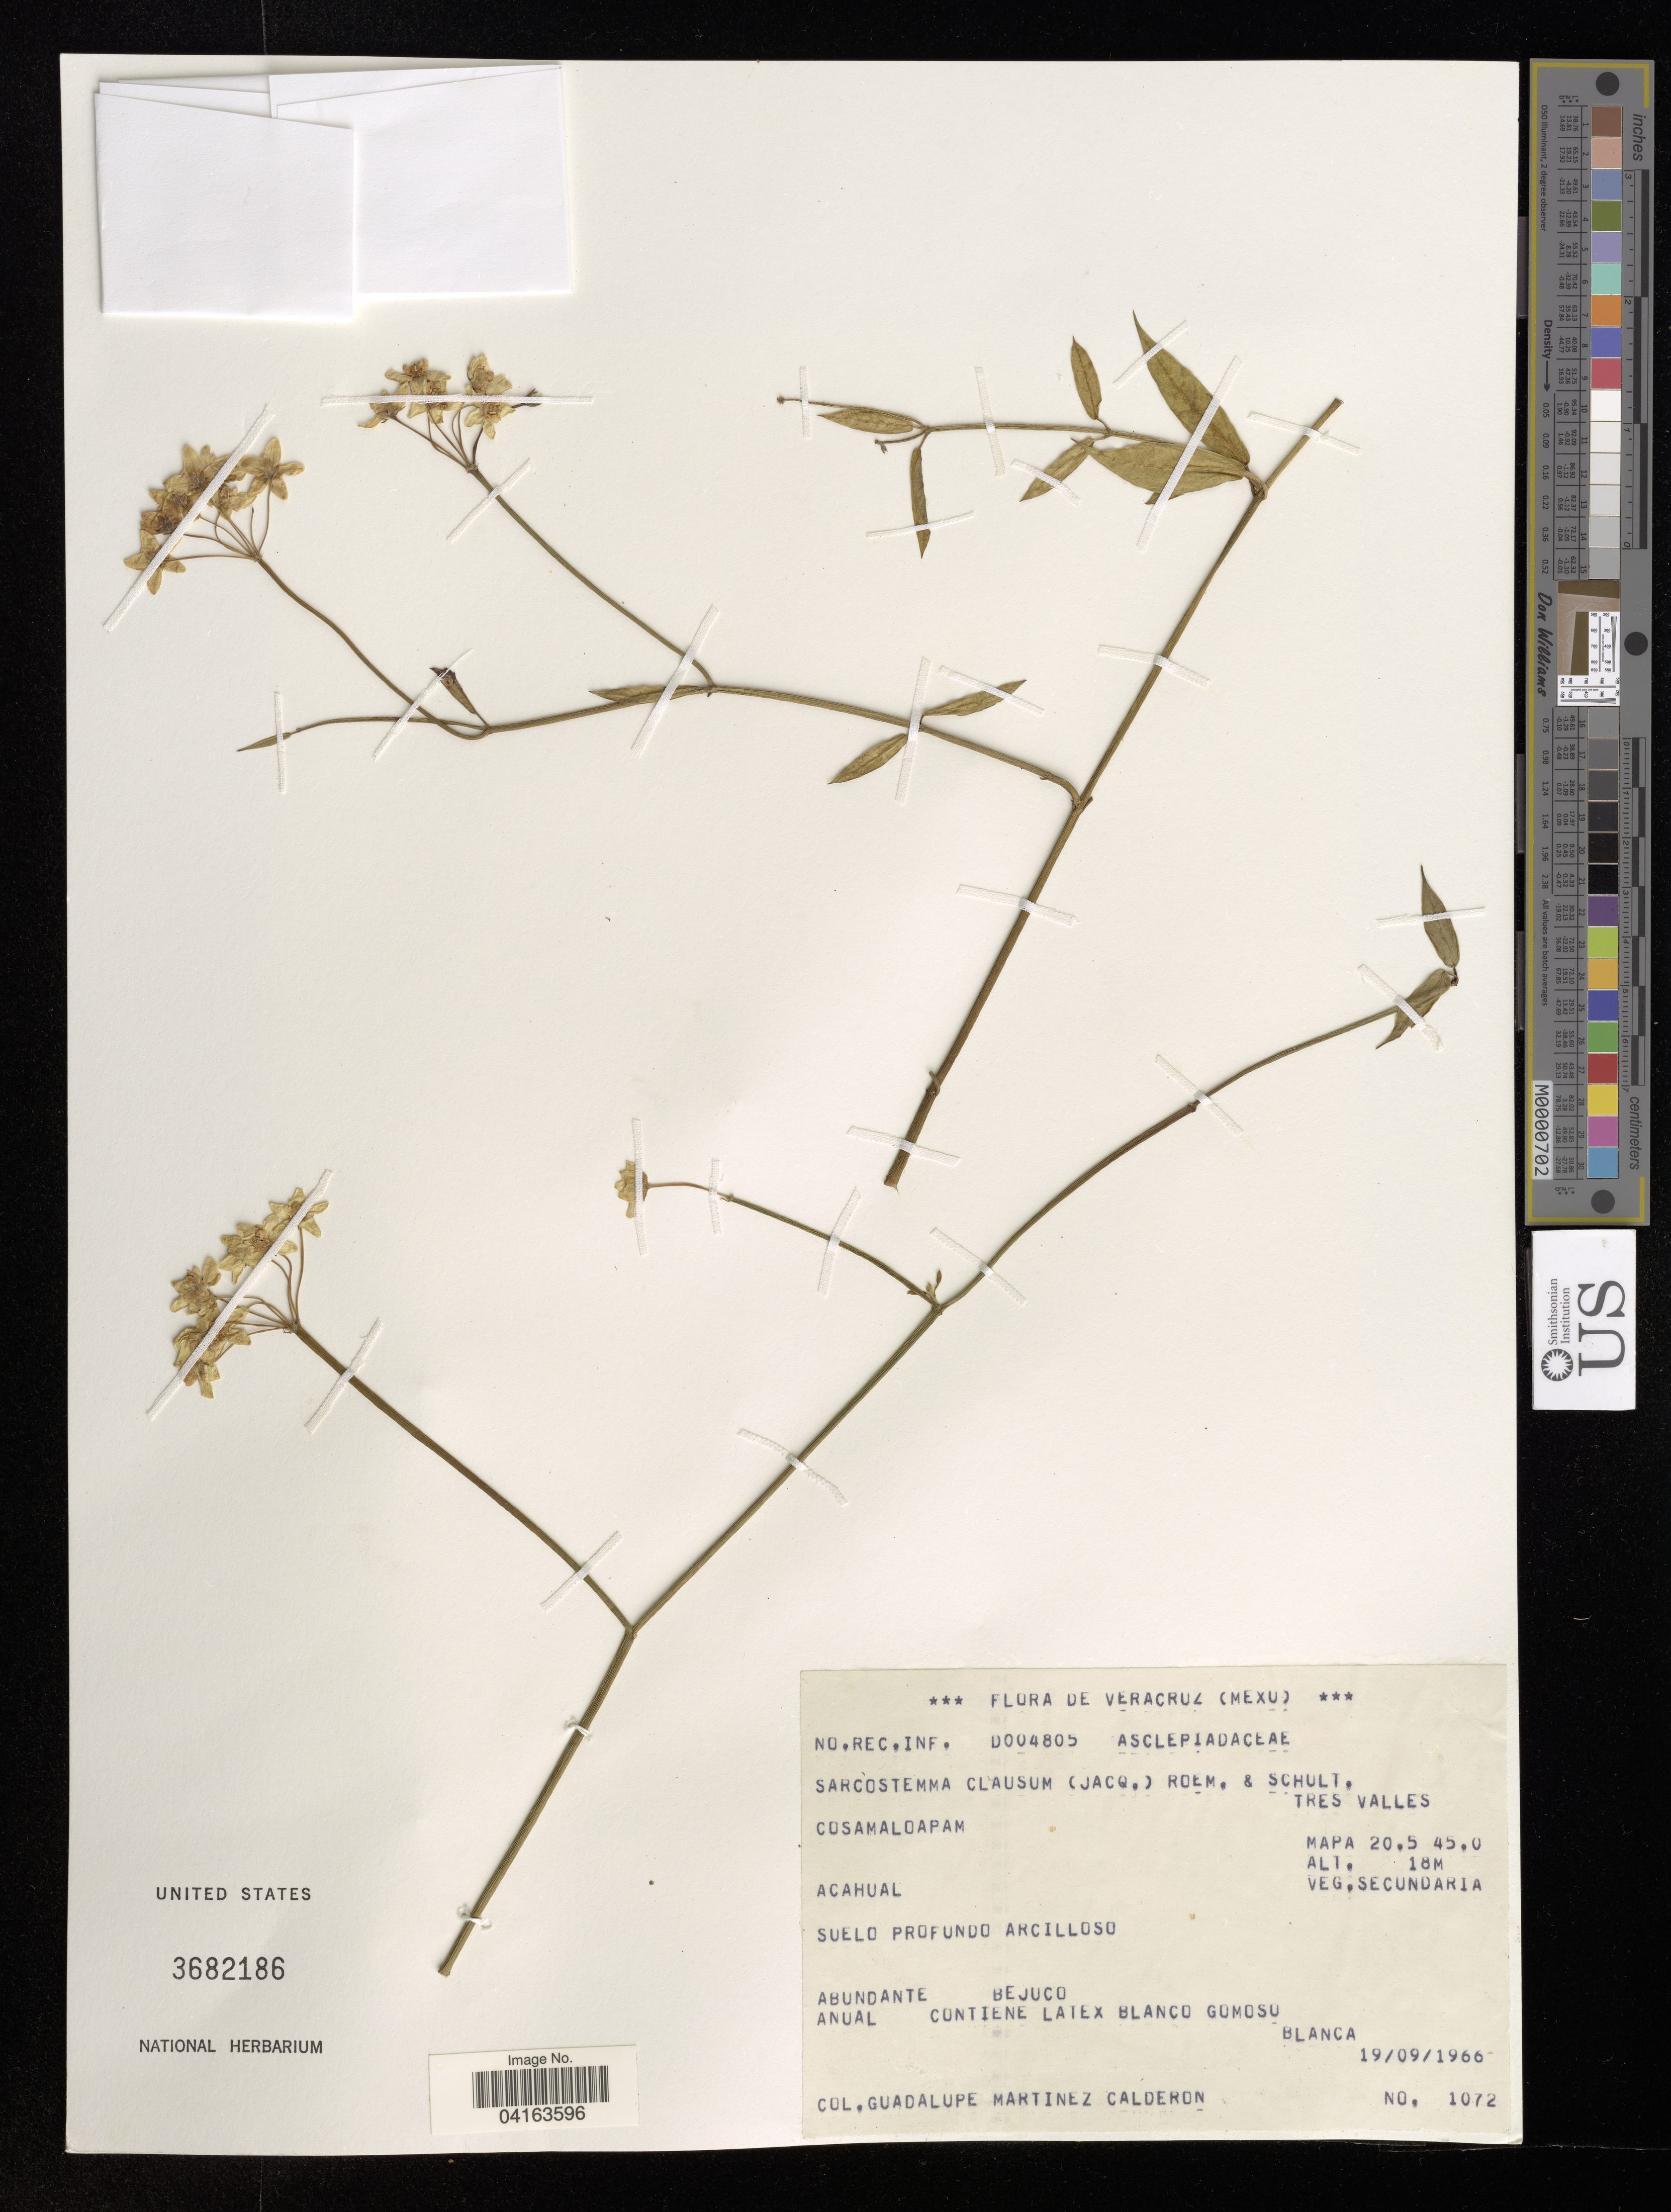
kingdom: Plantae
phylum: Tracheophyta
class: Magnoliopsida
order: Gentianales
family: Apocynaceae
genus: Sarcostemma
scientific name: Sarcostemma clausum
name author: (Jacq.) Schult.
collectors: G. Martínez Calderón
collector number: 1072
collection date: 1966-09-19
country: Mexico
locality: Tres Valles. Cosamaloapam.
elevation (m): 18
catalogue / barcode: US 3682186